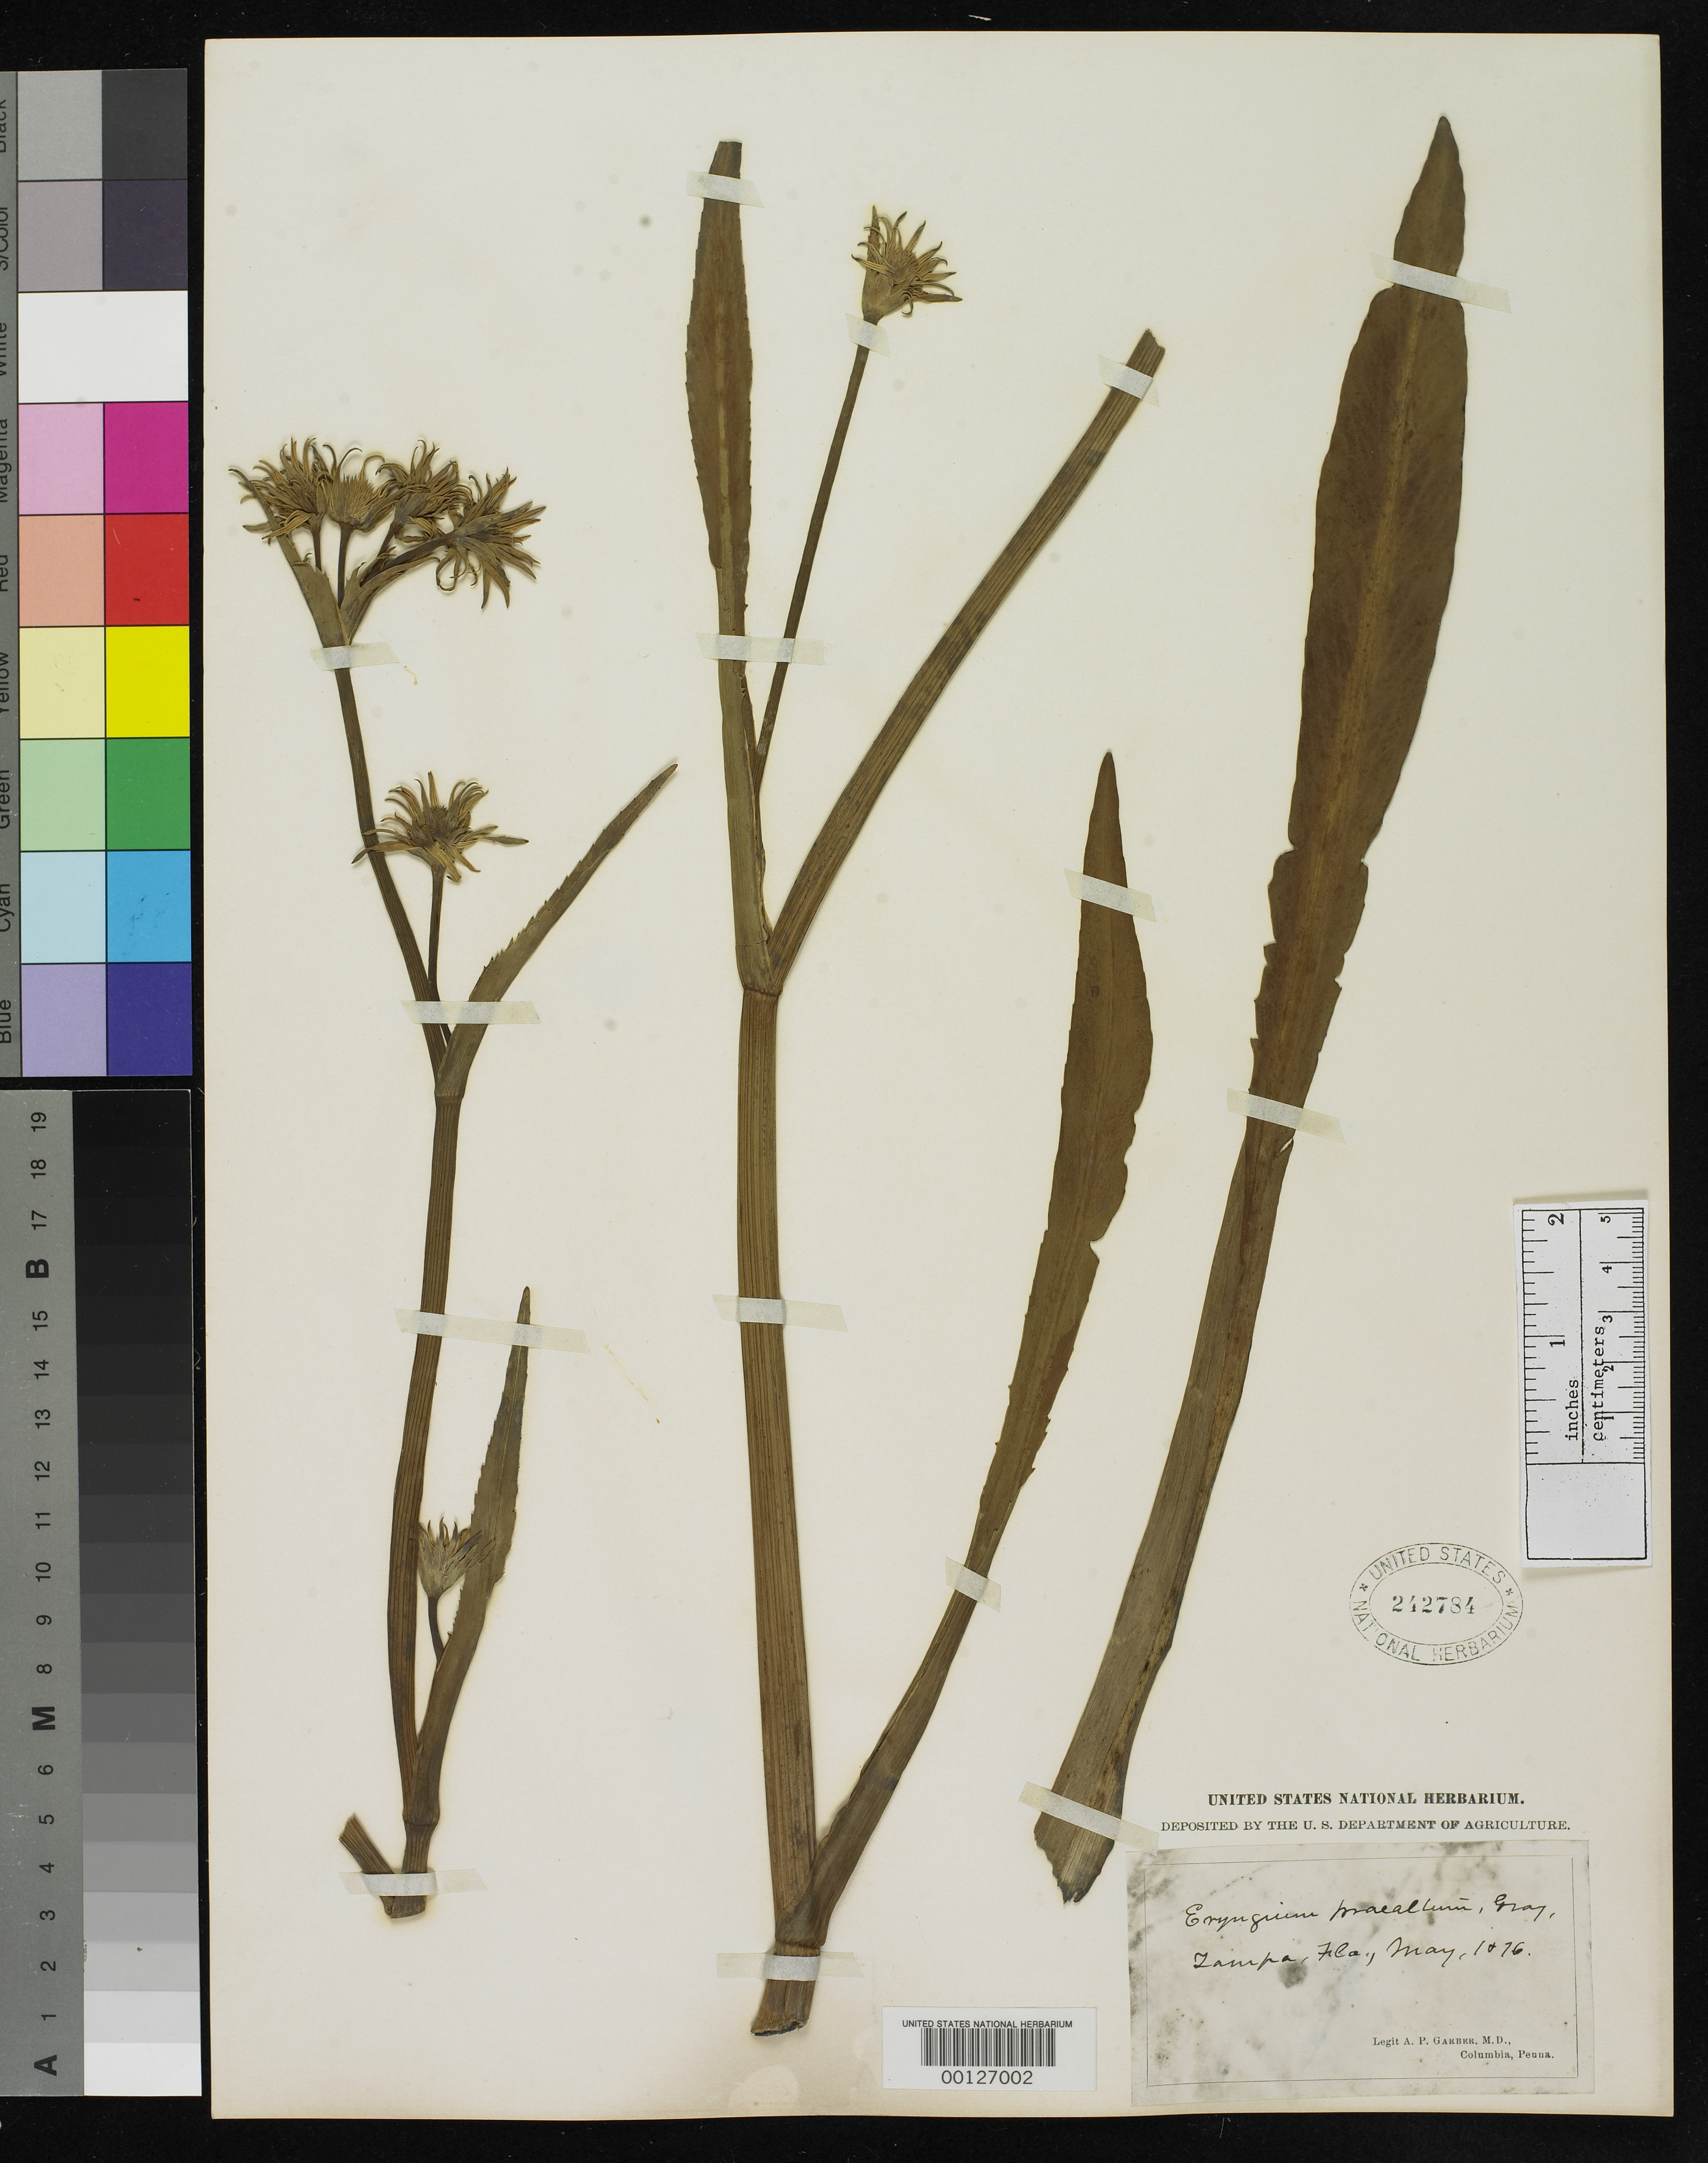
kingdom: Plantae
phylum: Tracheophyta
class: Magnoliopsida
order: Apiales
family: Apiaceae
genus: Eryngium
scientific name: Eryngium floridanum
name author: J.M. Coult. & Rose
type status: Syntype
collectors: A. P. Garber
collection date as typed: May 1876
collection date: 1876-05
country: United States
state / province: Florida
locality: Tampa.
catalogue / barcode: US 242784